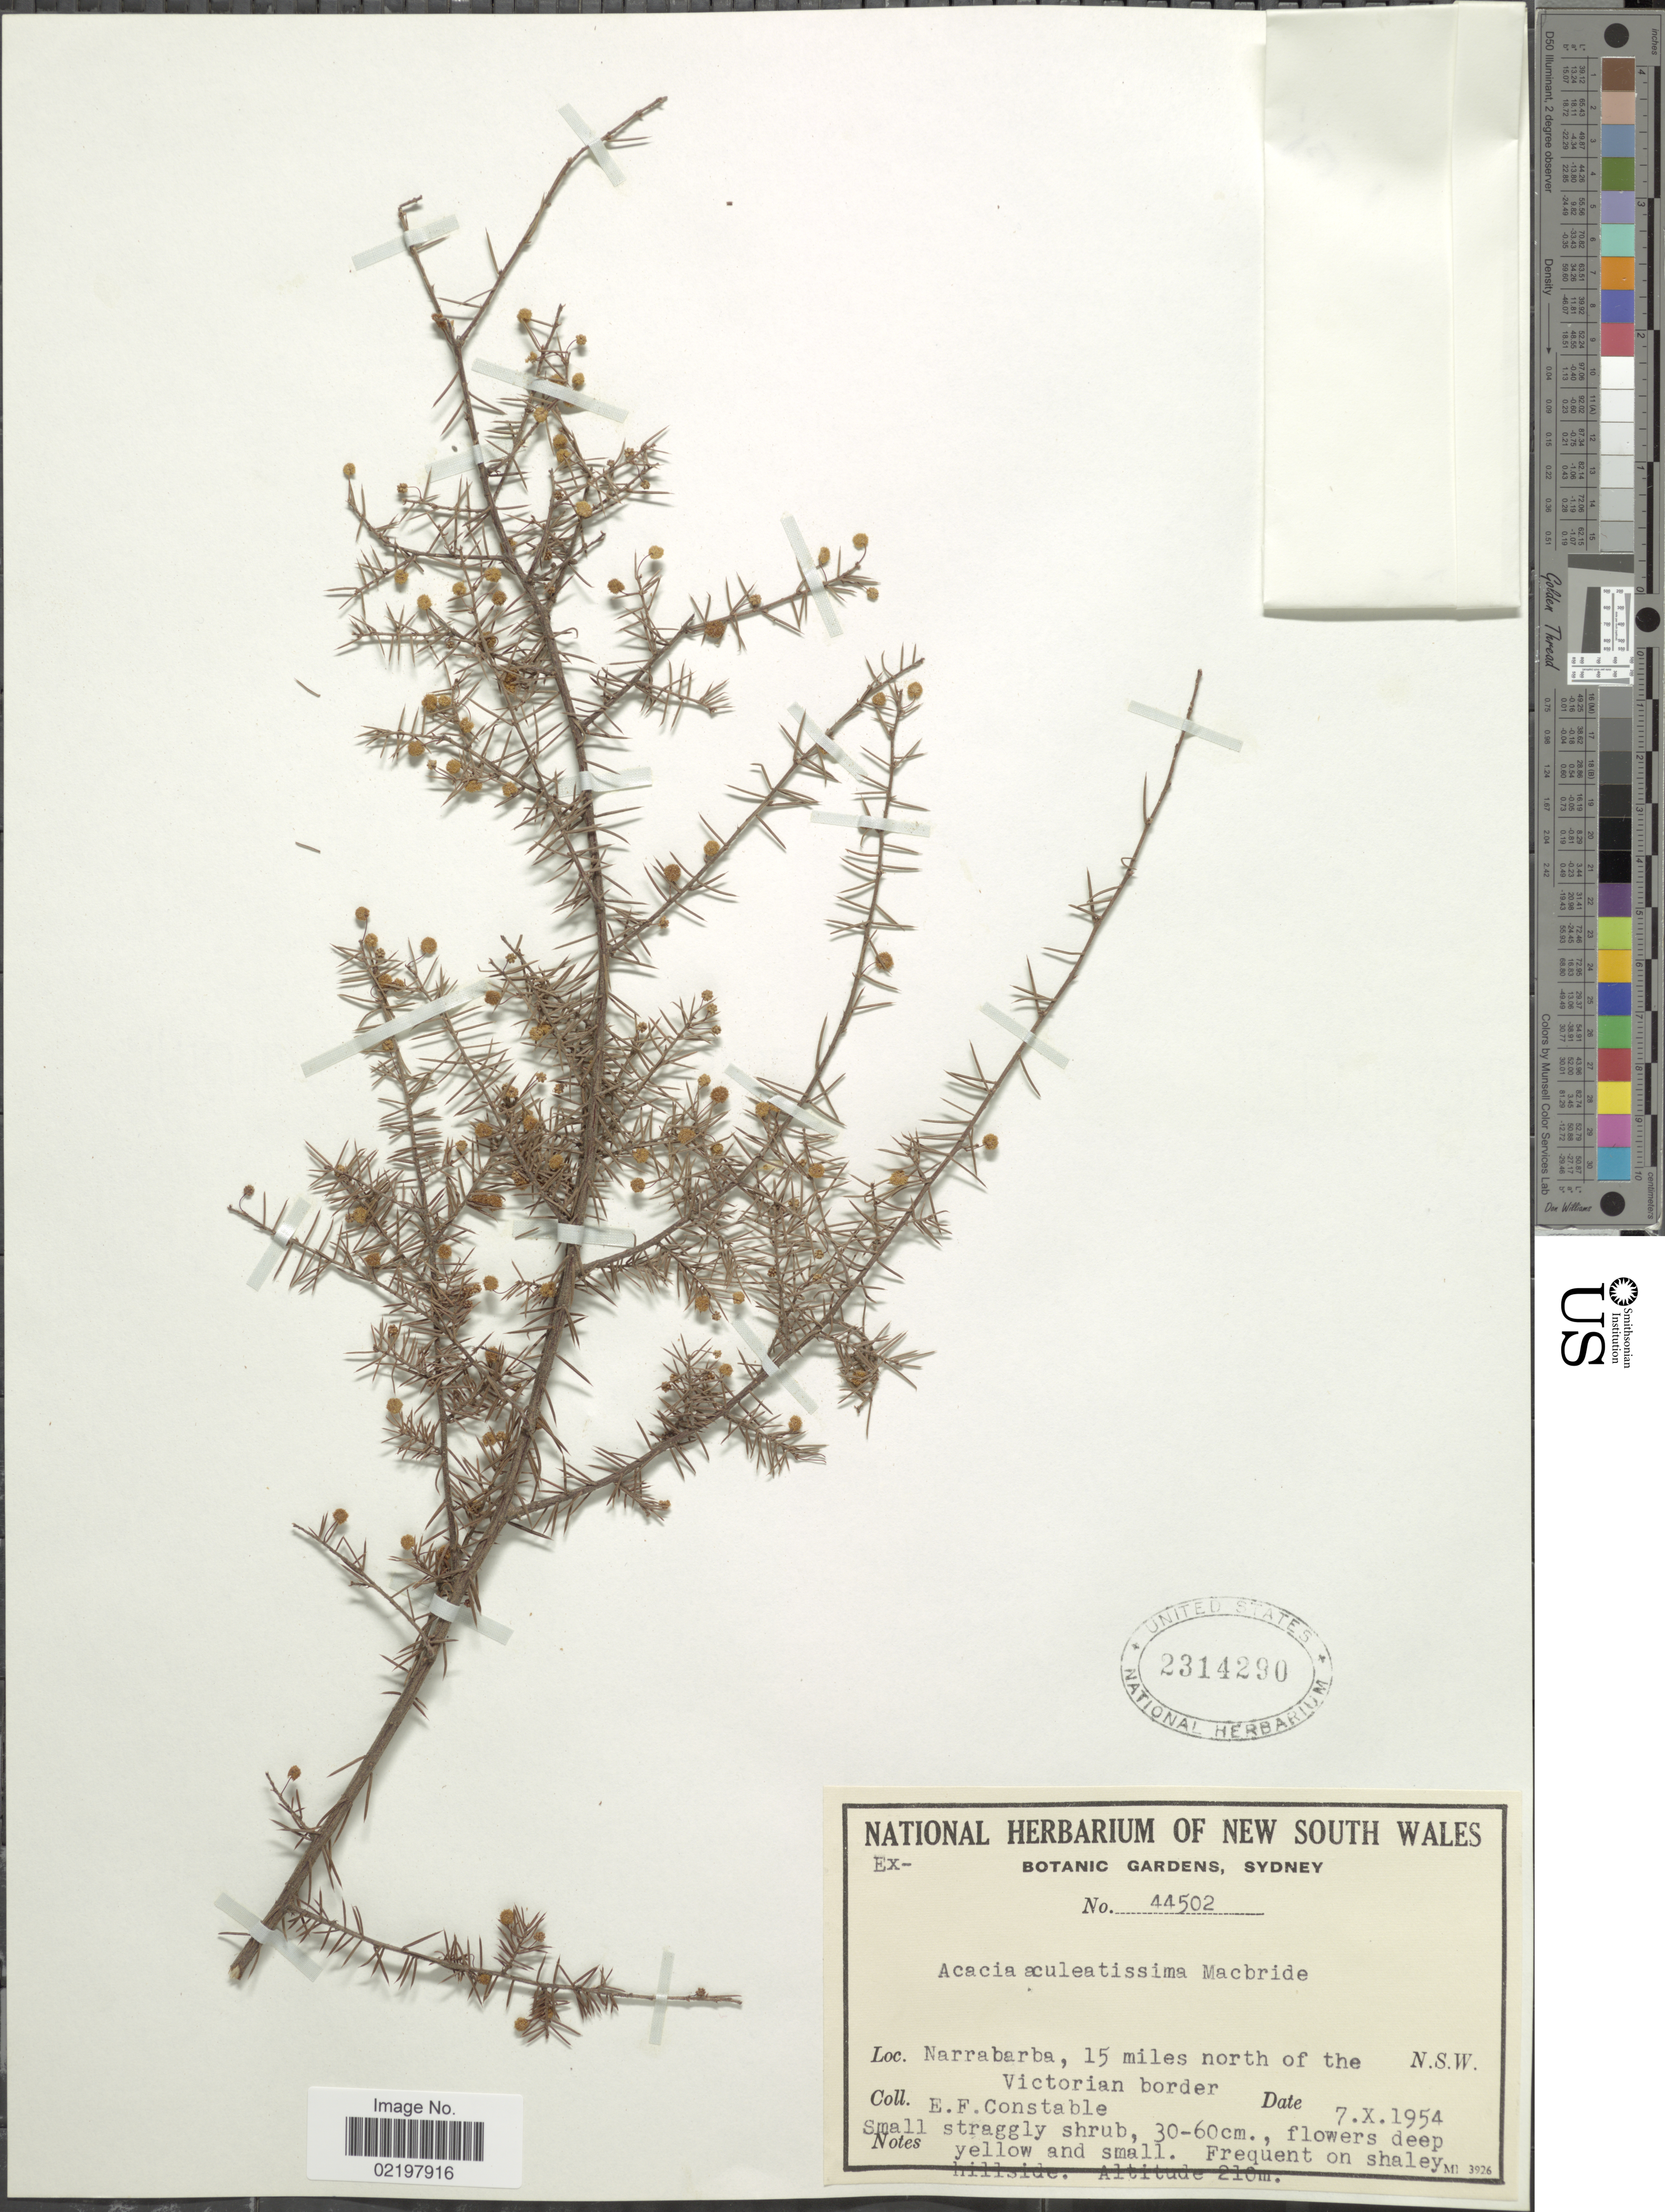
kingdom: Plantae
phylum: Tracheophyta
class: Magnoliopsida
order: Fabales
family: Fabaceae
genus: Acacia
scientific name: Acacia aculeatissima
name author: J.F. Macbr.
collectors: E. F. Constable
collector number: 44502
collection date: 1954-10-07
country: Australia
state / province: New South Wales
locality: Narrabarba, 15 miles north of the N.S.W., Victorian border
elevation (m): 210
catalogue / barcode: US 2314290